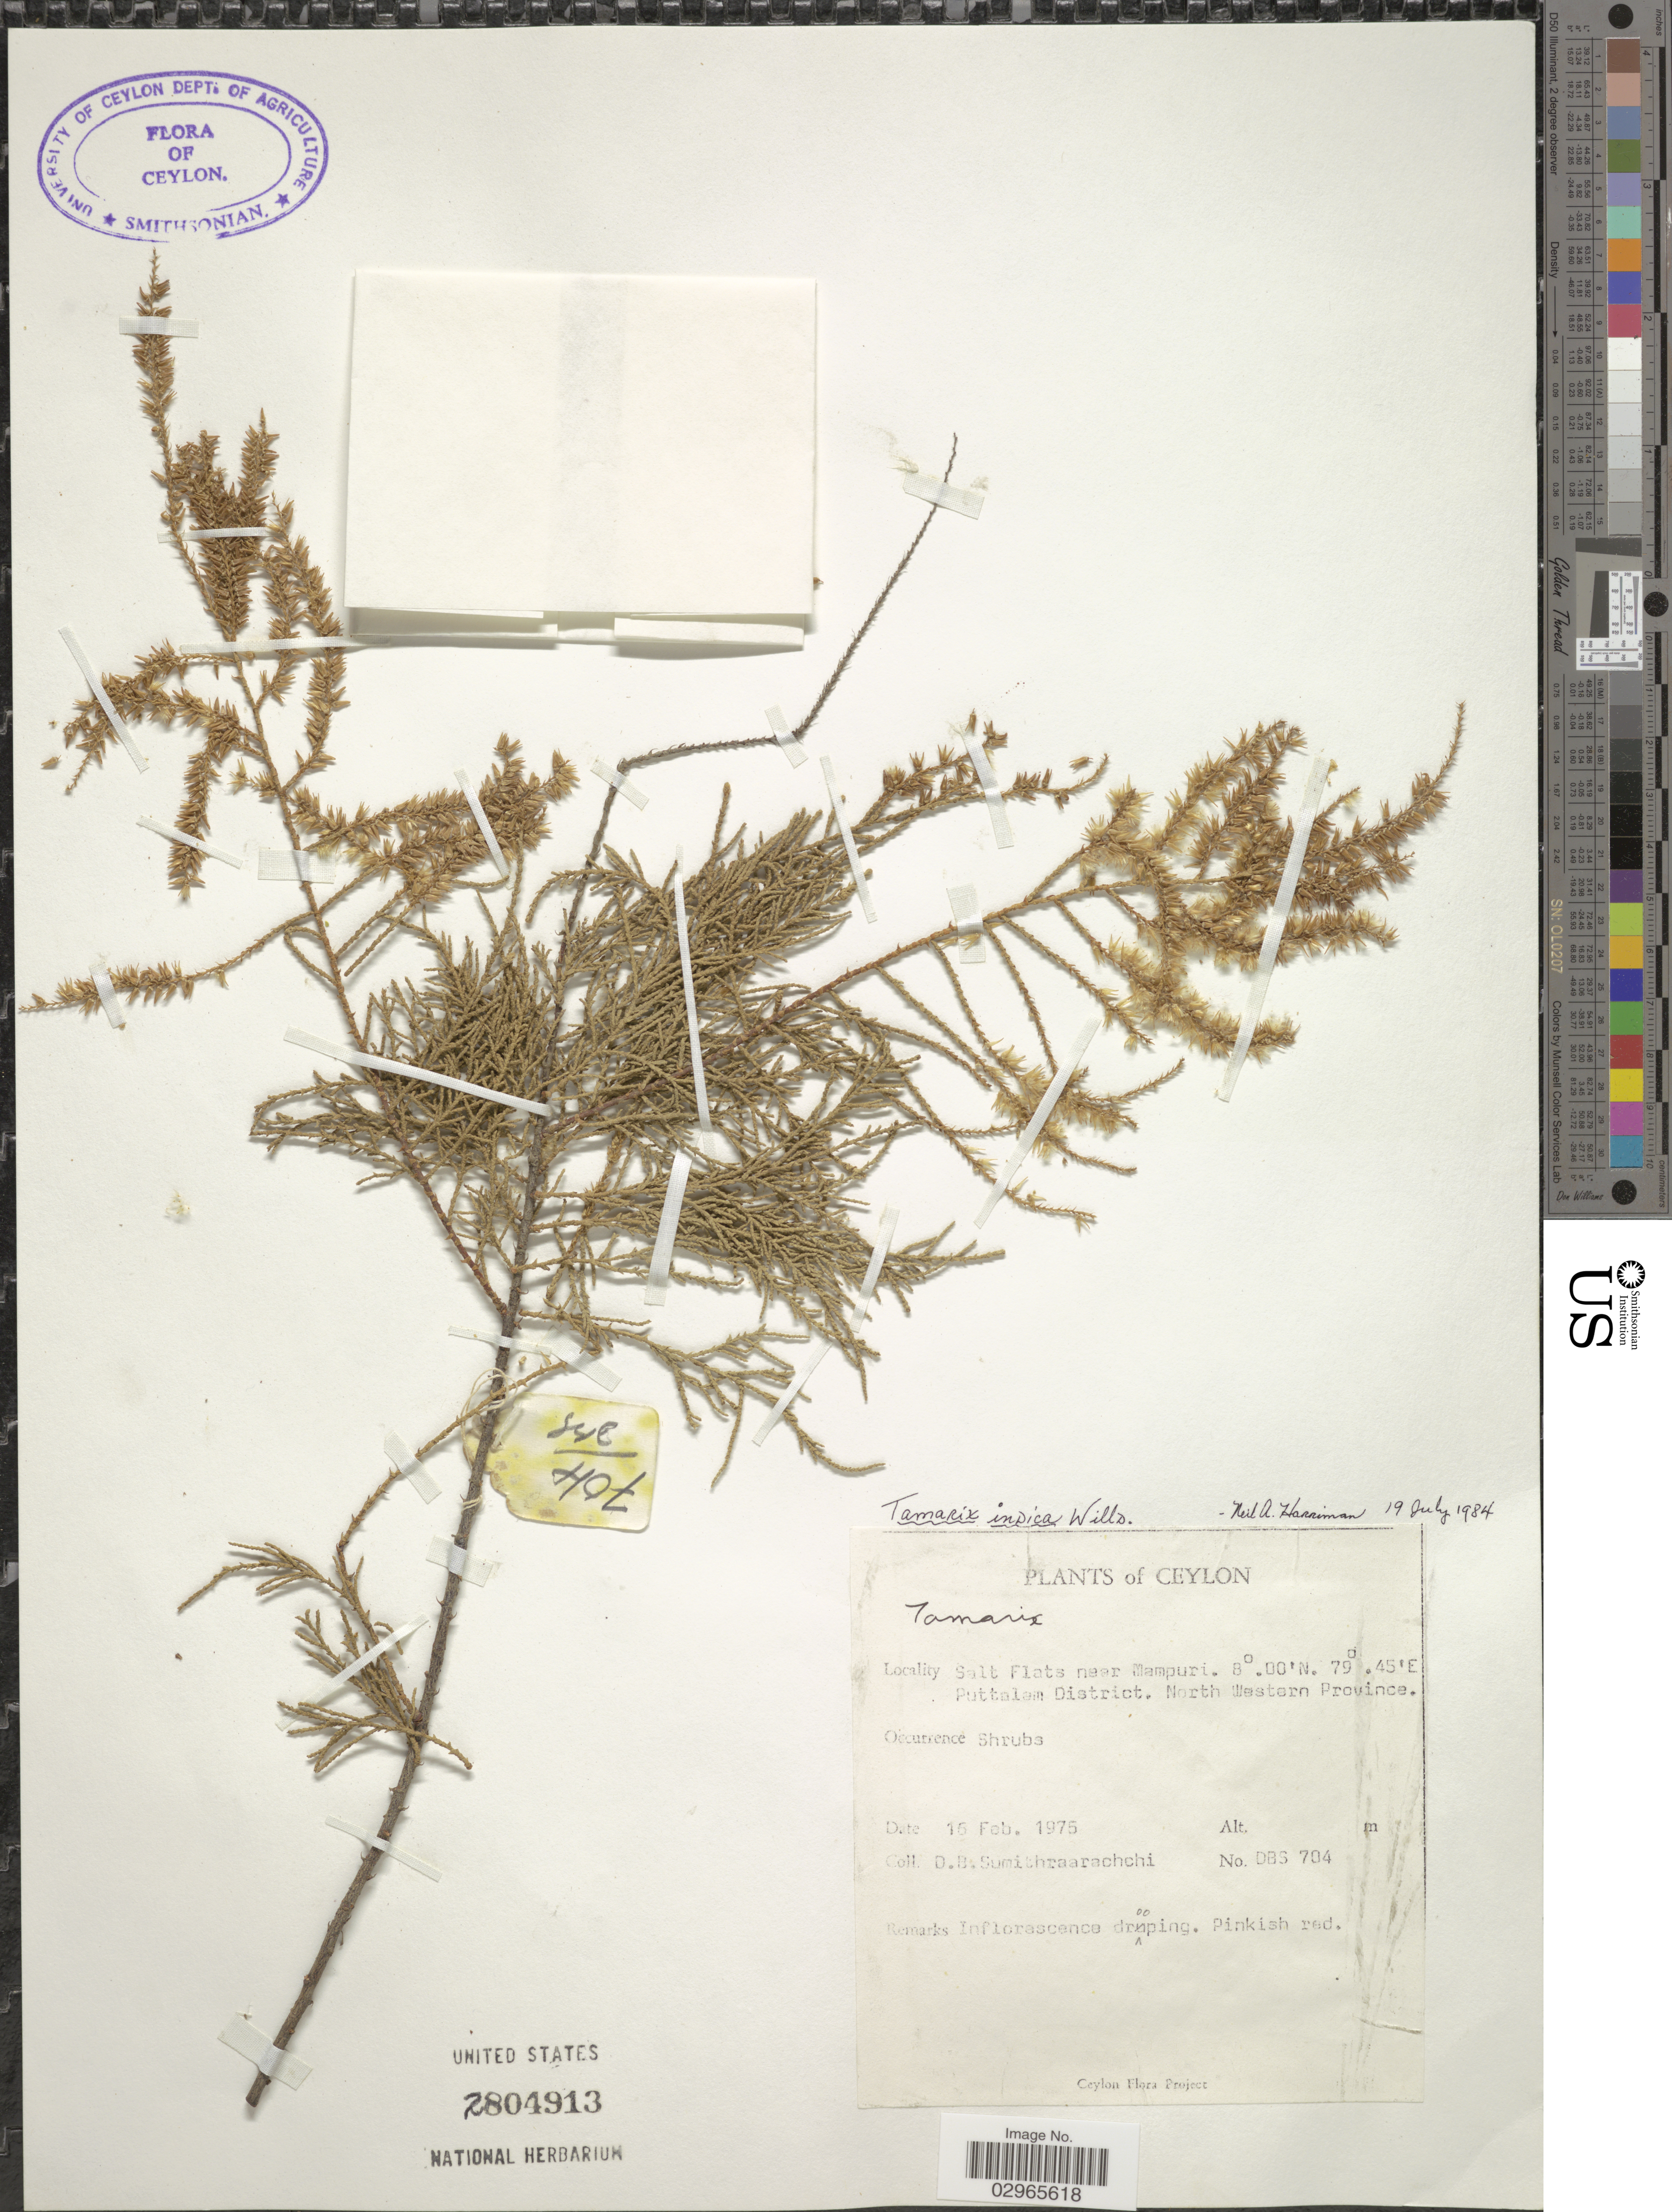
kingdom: Plantae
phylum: Tracheophyta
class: Magnoliopsida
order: Caryophyllales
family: Tamaricaceae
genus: Tamarix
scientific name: Tamarix indica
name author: Willd.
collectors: D. B. Sumithraarachchi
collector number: DBS 704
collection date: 1975-02-16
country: Sri Lanka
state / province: North Western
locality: Ceylon. Salt Flats near Mampuri. Puttalam District. North Western Province.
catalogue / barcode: US 2804913